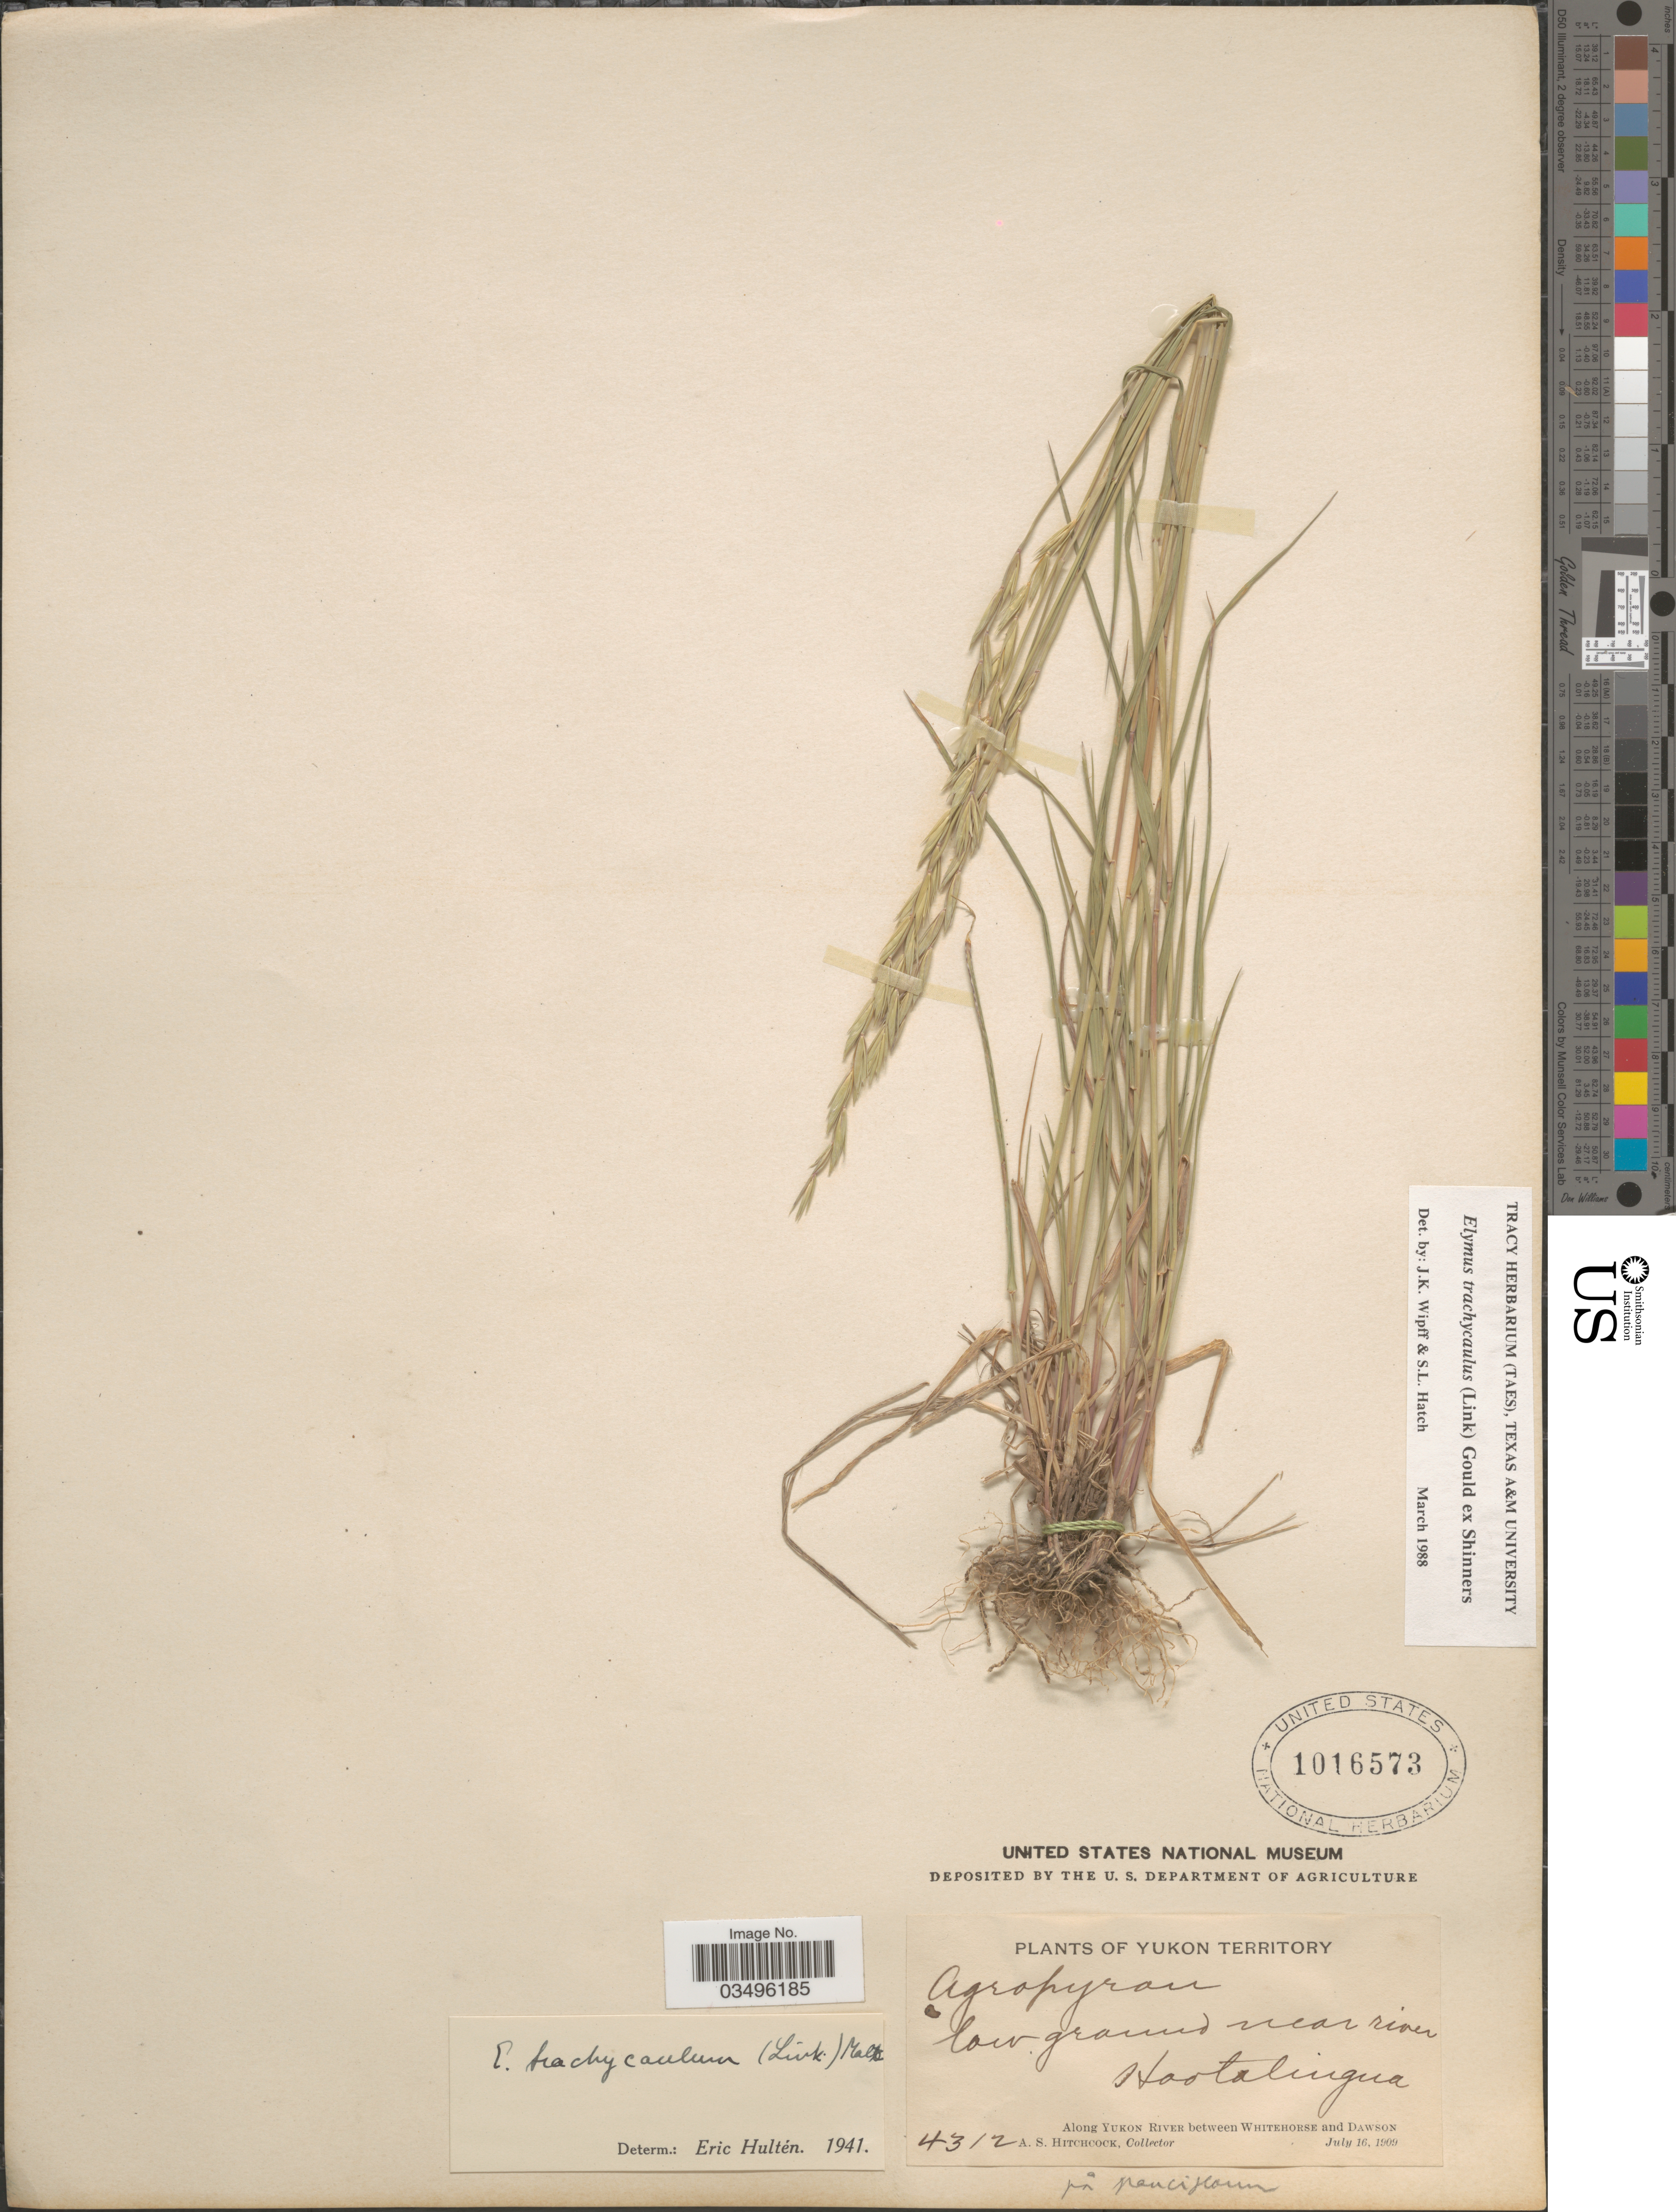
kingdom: Plantae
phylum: Tracheophyta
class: Liliopsida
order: Poales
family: Poaceae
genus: Elymus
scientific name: Elymus trachycaulus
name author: (Link) Gould ex Shinners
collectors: A. S. Hitchcock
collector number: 4312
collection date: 1909-07-16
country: Canada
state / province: Yukon Territory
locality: Low ground near river Hootalingua. Along Yukon River between Whitehorse and Dawson.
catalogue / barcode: US 1016573